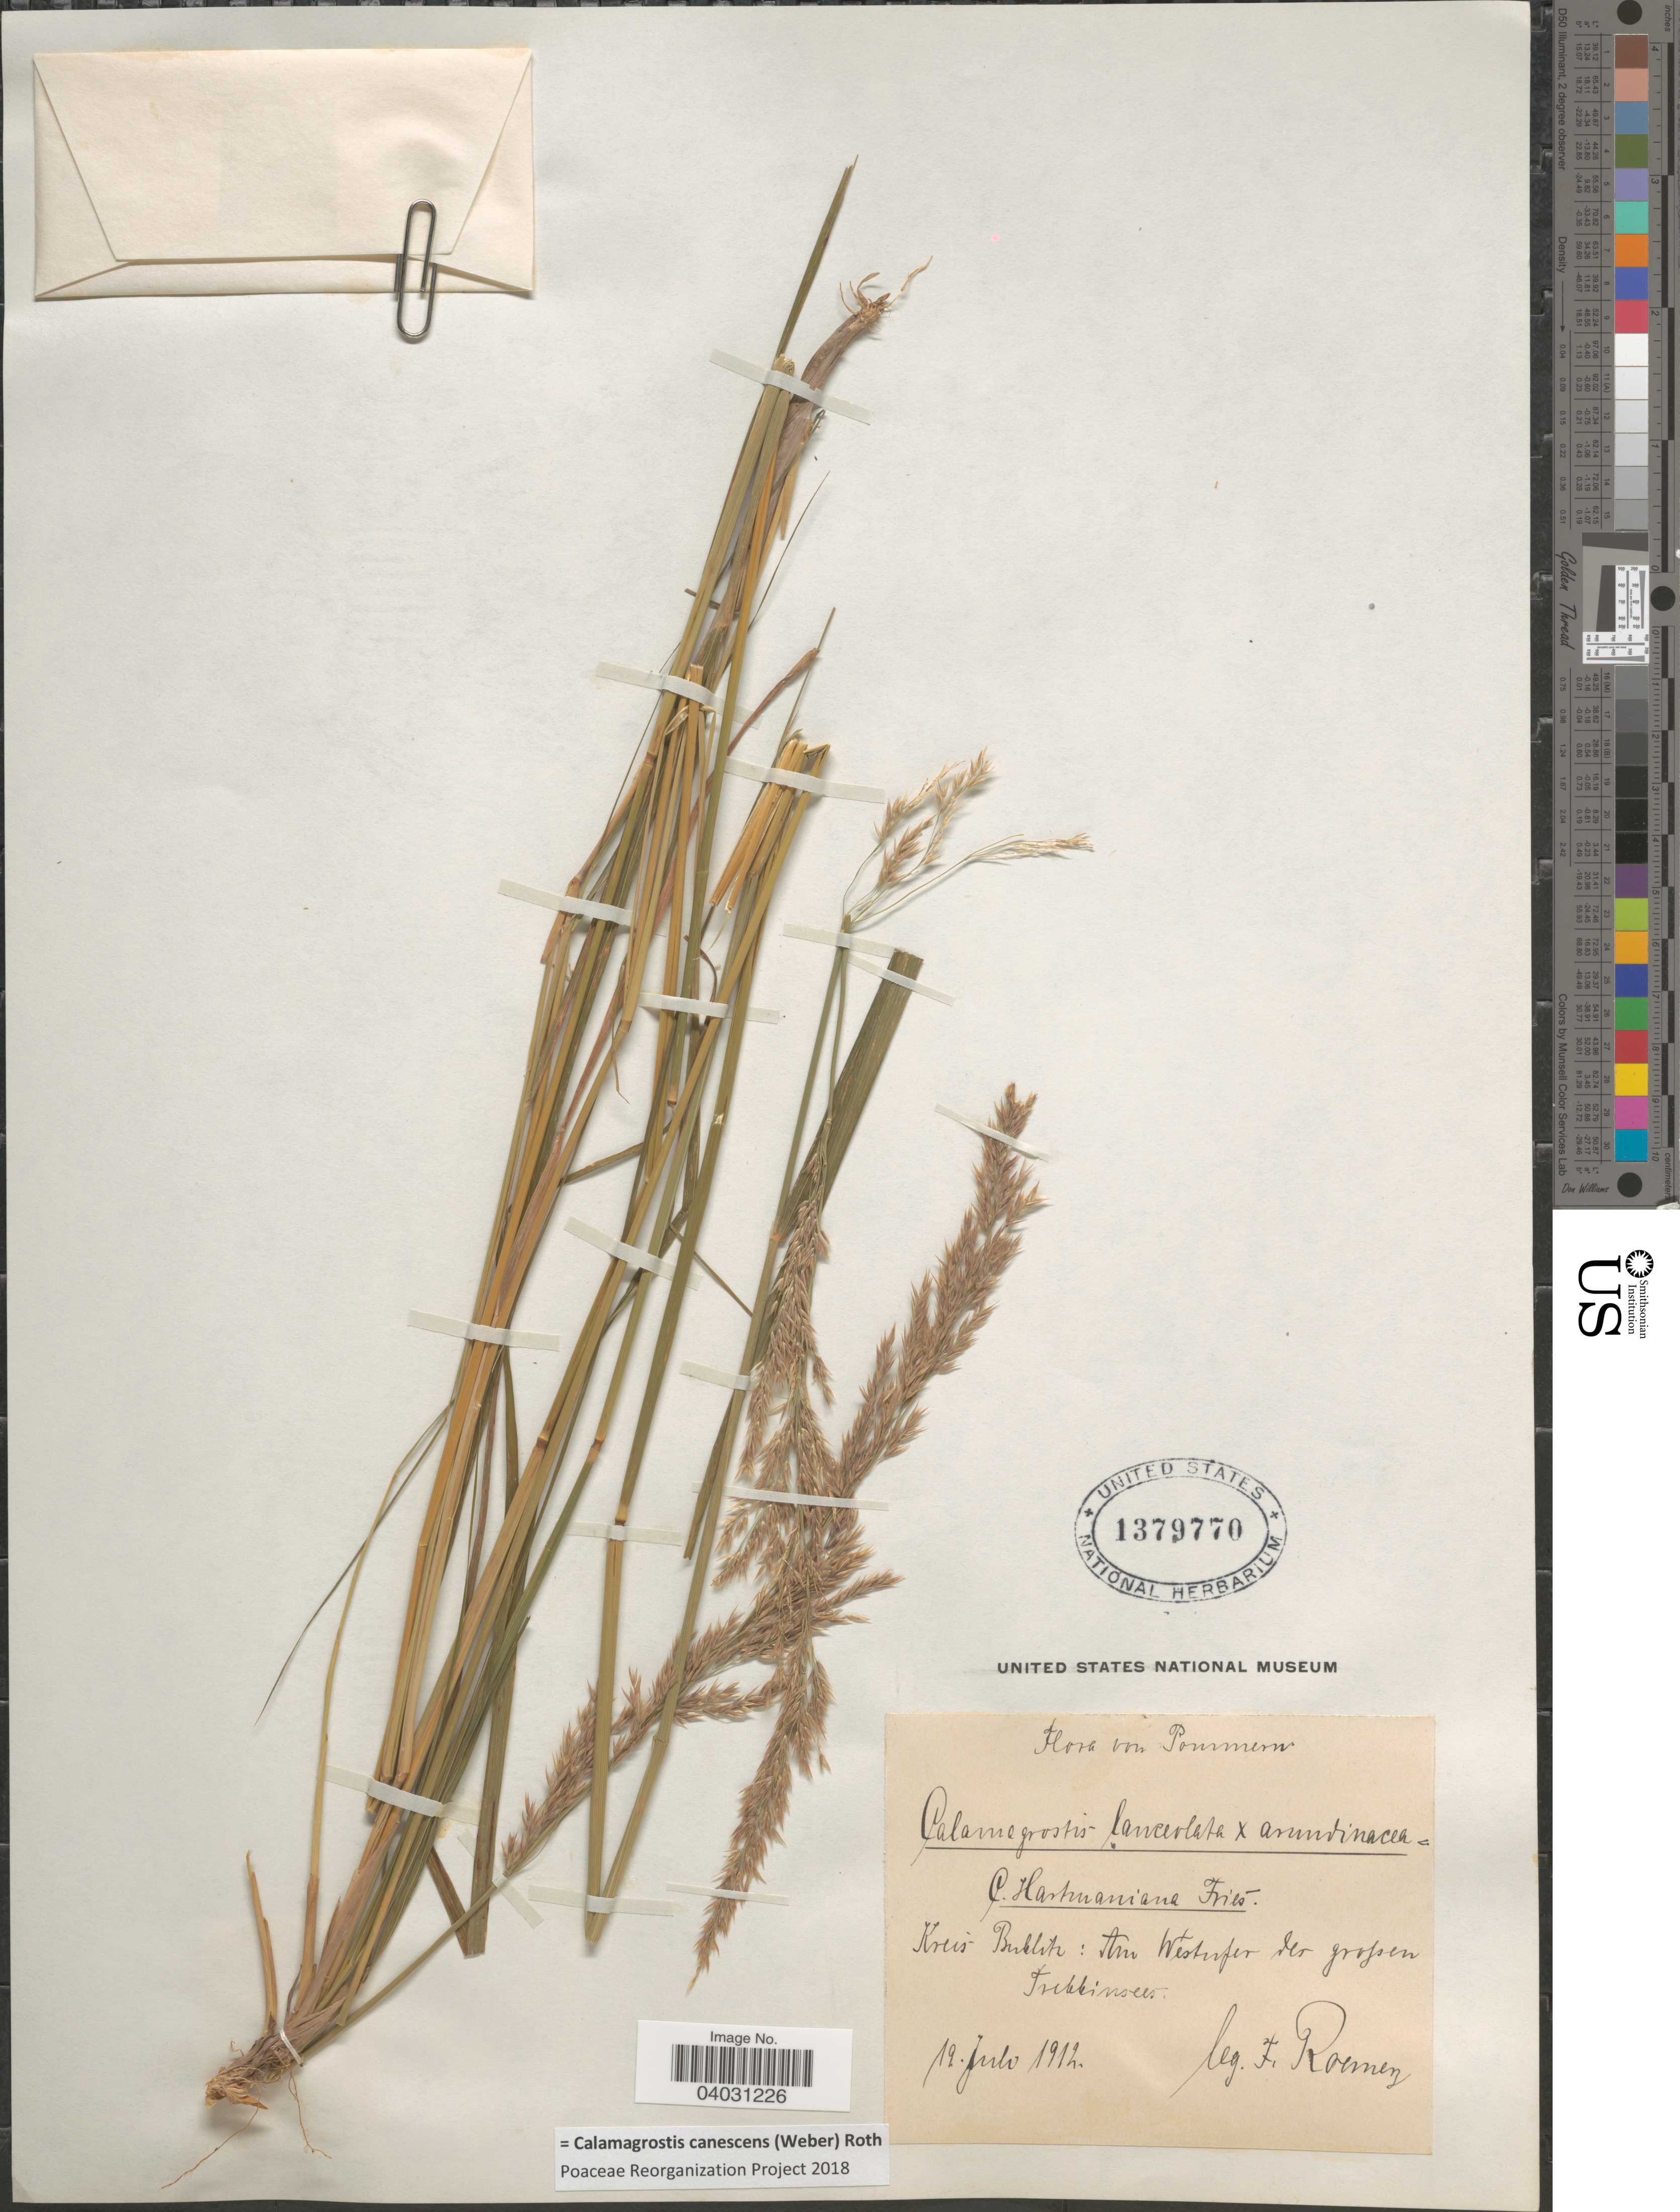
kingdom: Plantae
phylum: Tracheophyta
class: Liliopsida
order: Poales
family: Poaceae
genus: Calamagrostis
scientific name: Calamagrostis canescens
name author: (G.H. Weber) Roth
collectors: F. A. Roemer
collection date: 1912-06-12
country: Germany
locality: Pommern. Kreis Bublitz: Am Westerfer der grofsen Trebbiinsees.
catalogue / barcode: US 1379770